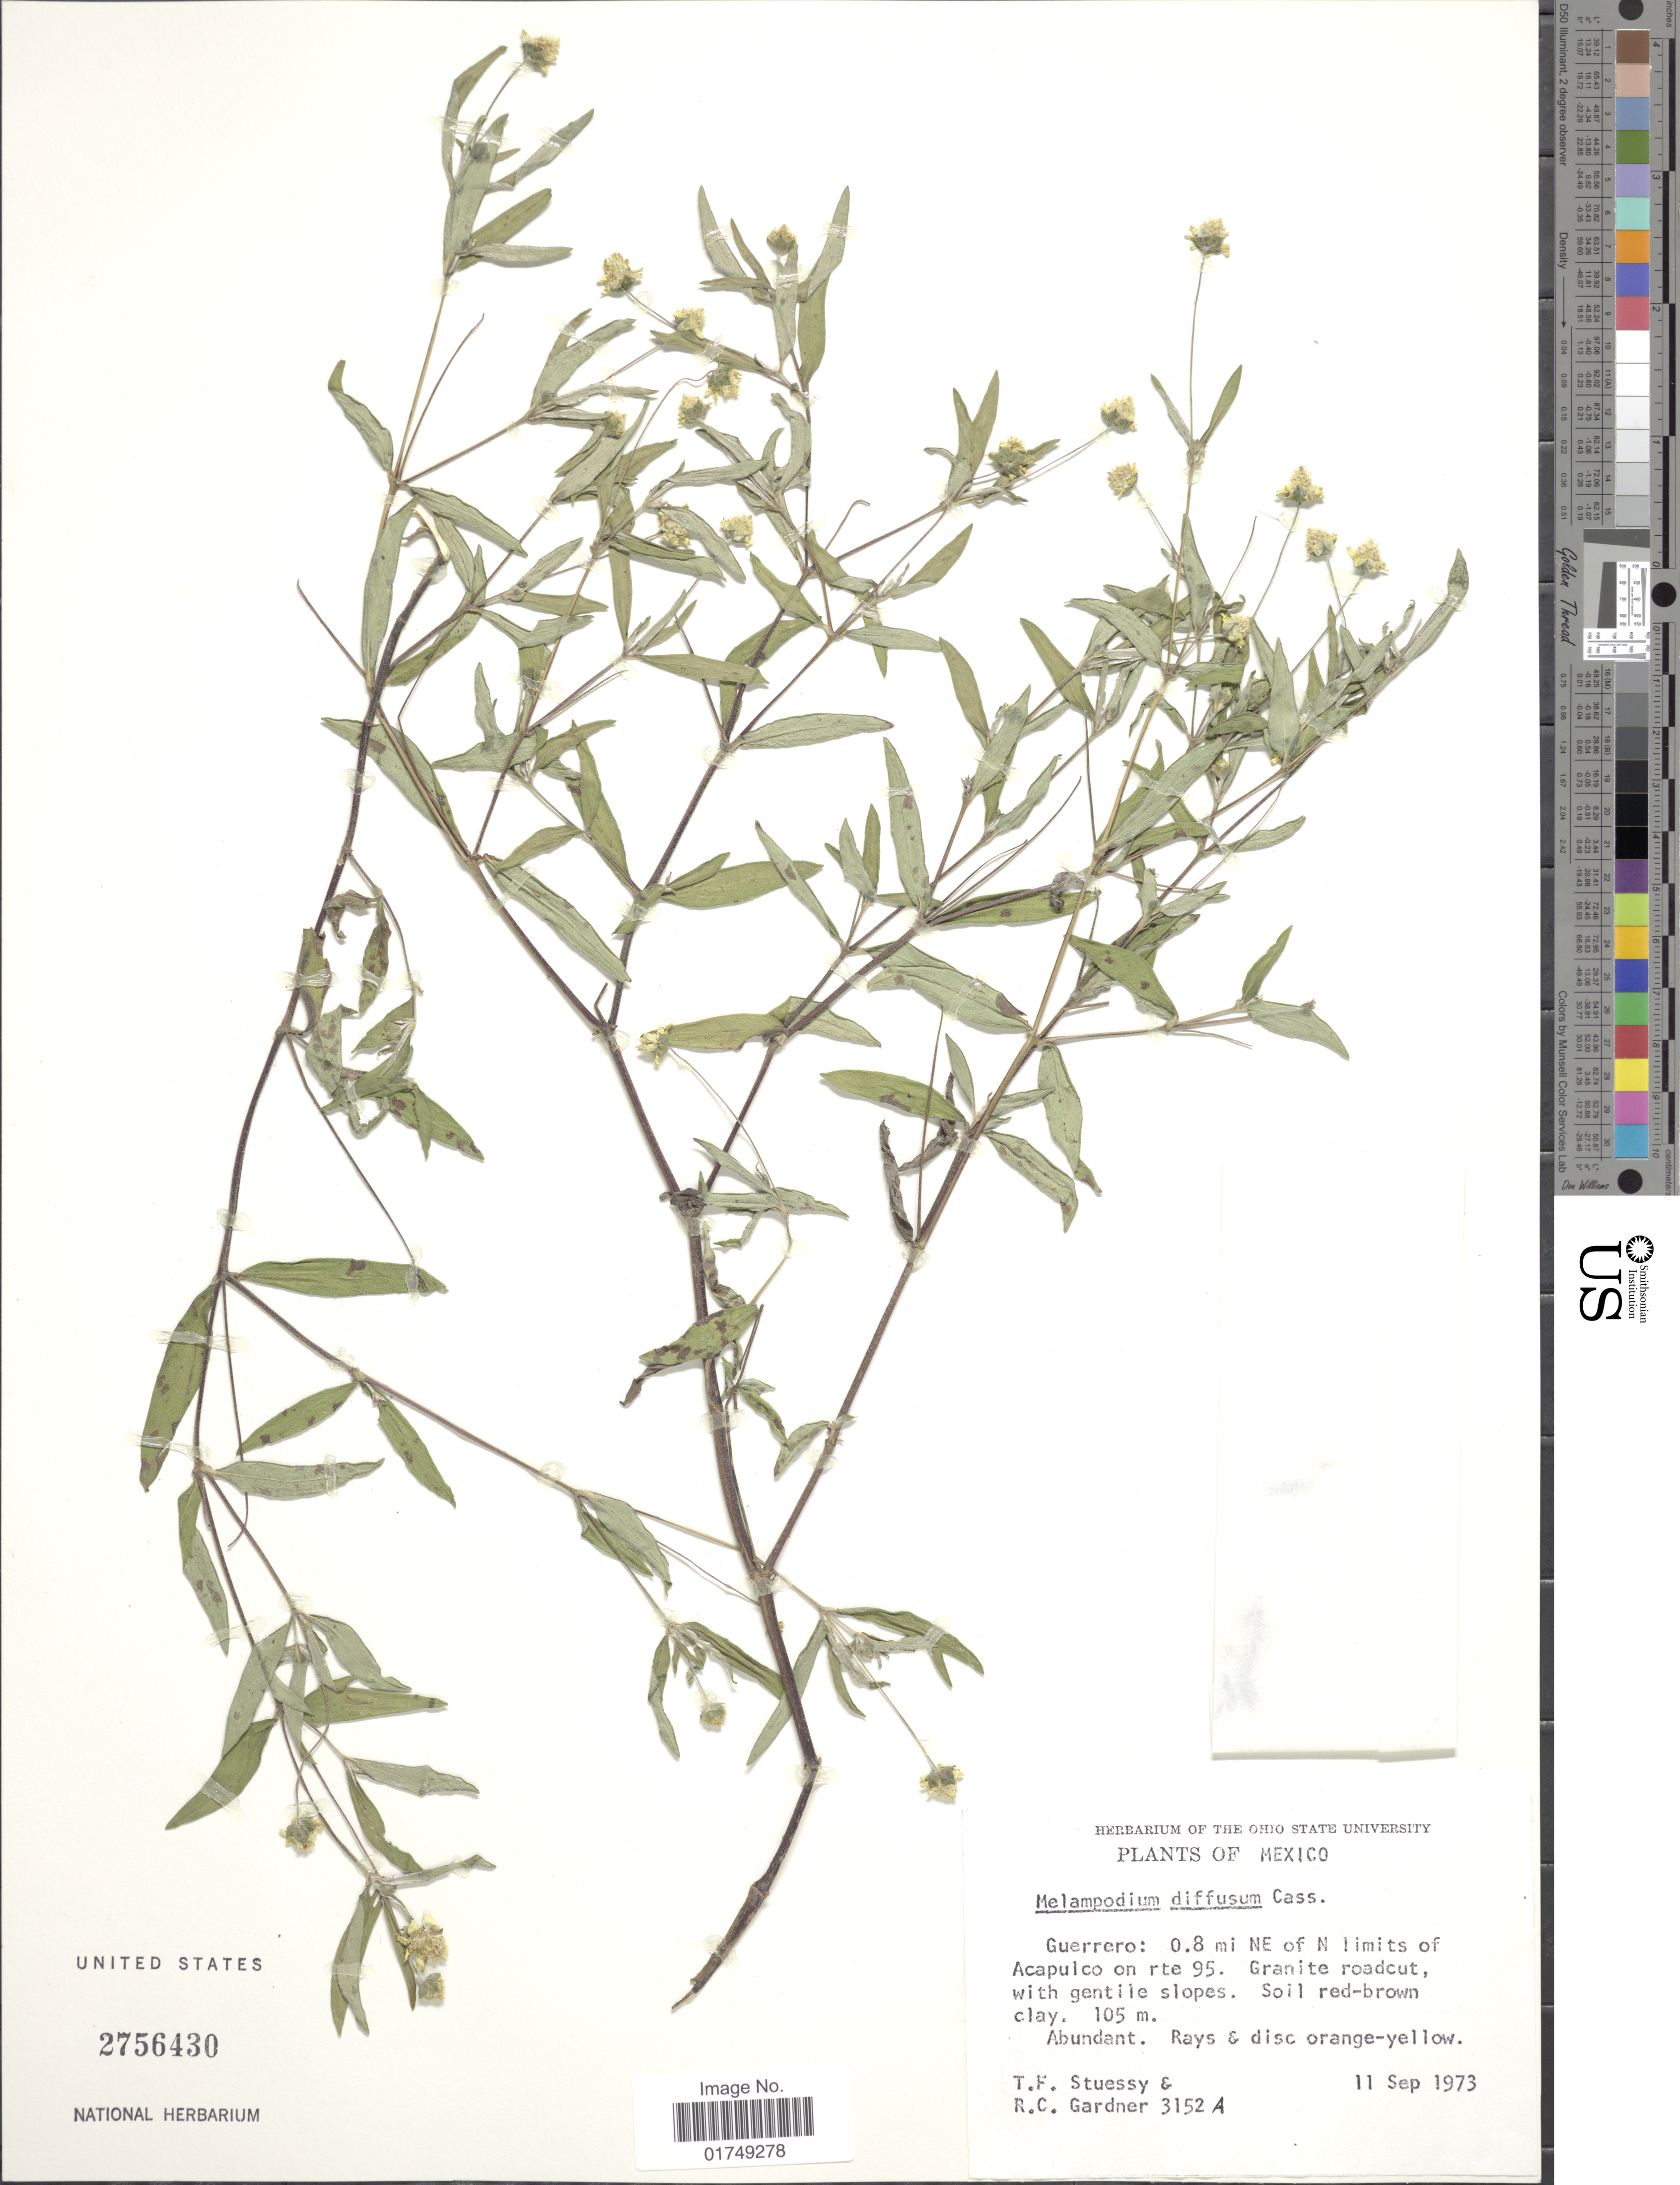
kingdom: Plantae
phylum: Tracheophyta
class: Magnoliopsida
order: Asterales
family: Asteraceae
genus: Melampodium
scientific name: Melampodium diffusum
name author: Cass.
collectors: T. Stuessy & R. C. Gardner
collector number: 3152A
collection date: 1973-09-11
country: Mexico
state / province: Guerrero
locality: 0.8 mi NE of N limits of Acapulco on rte 95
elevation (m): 105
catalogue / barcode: US 2756430